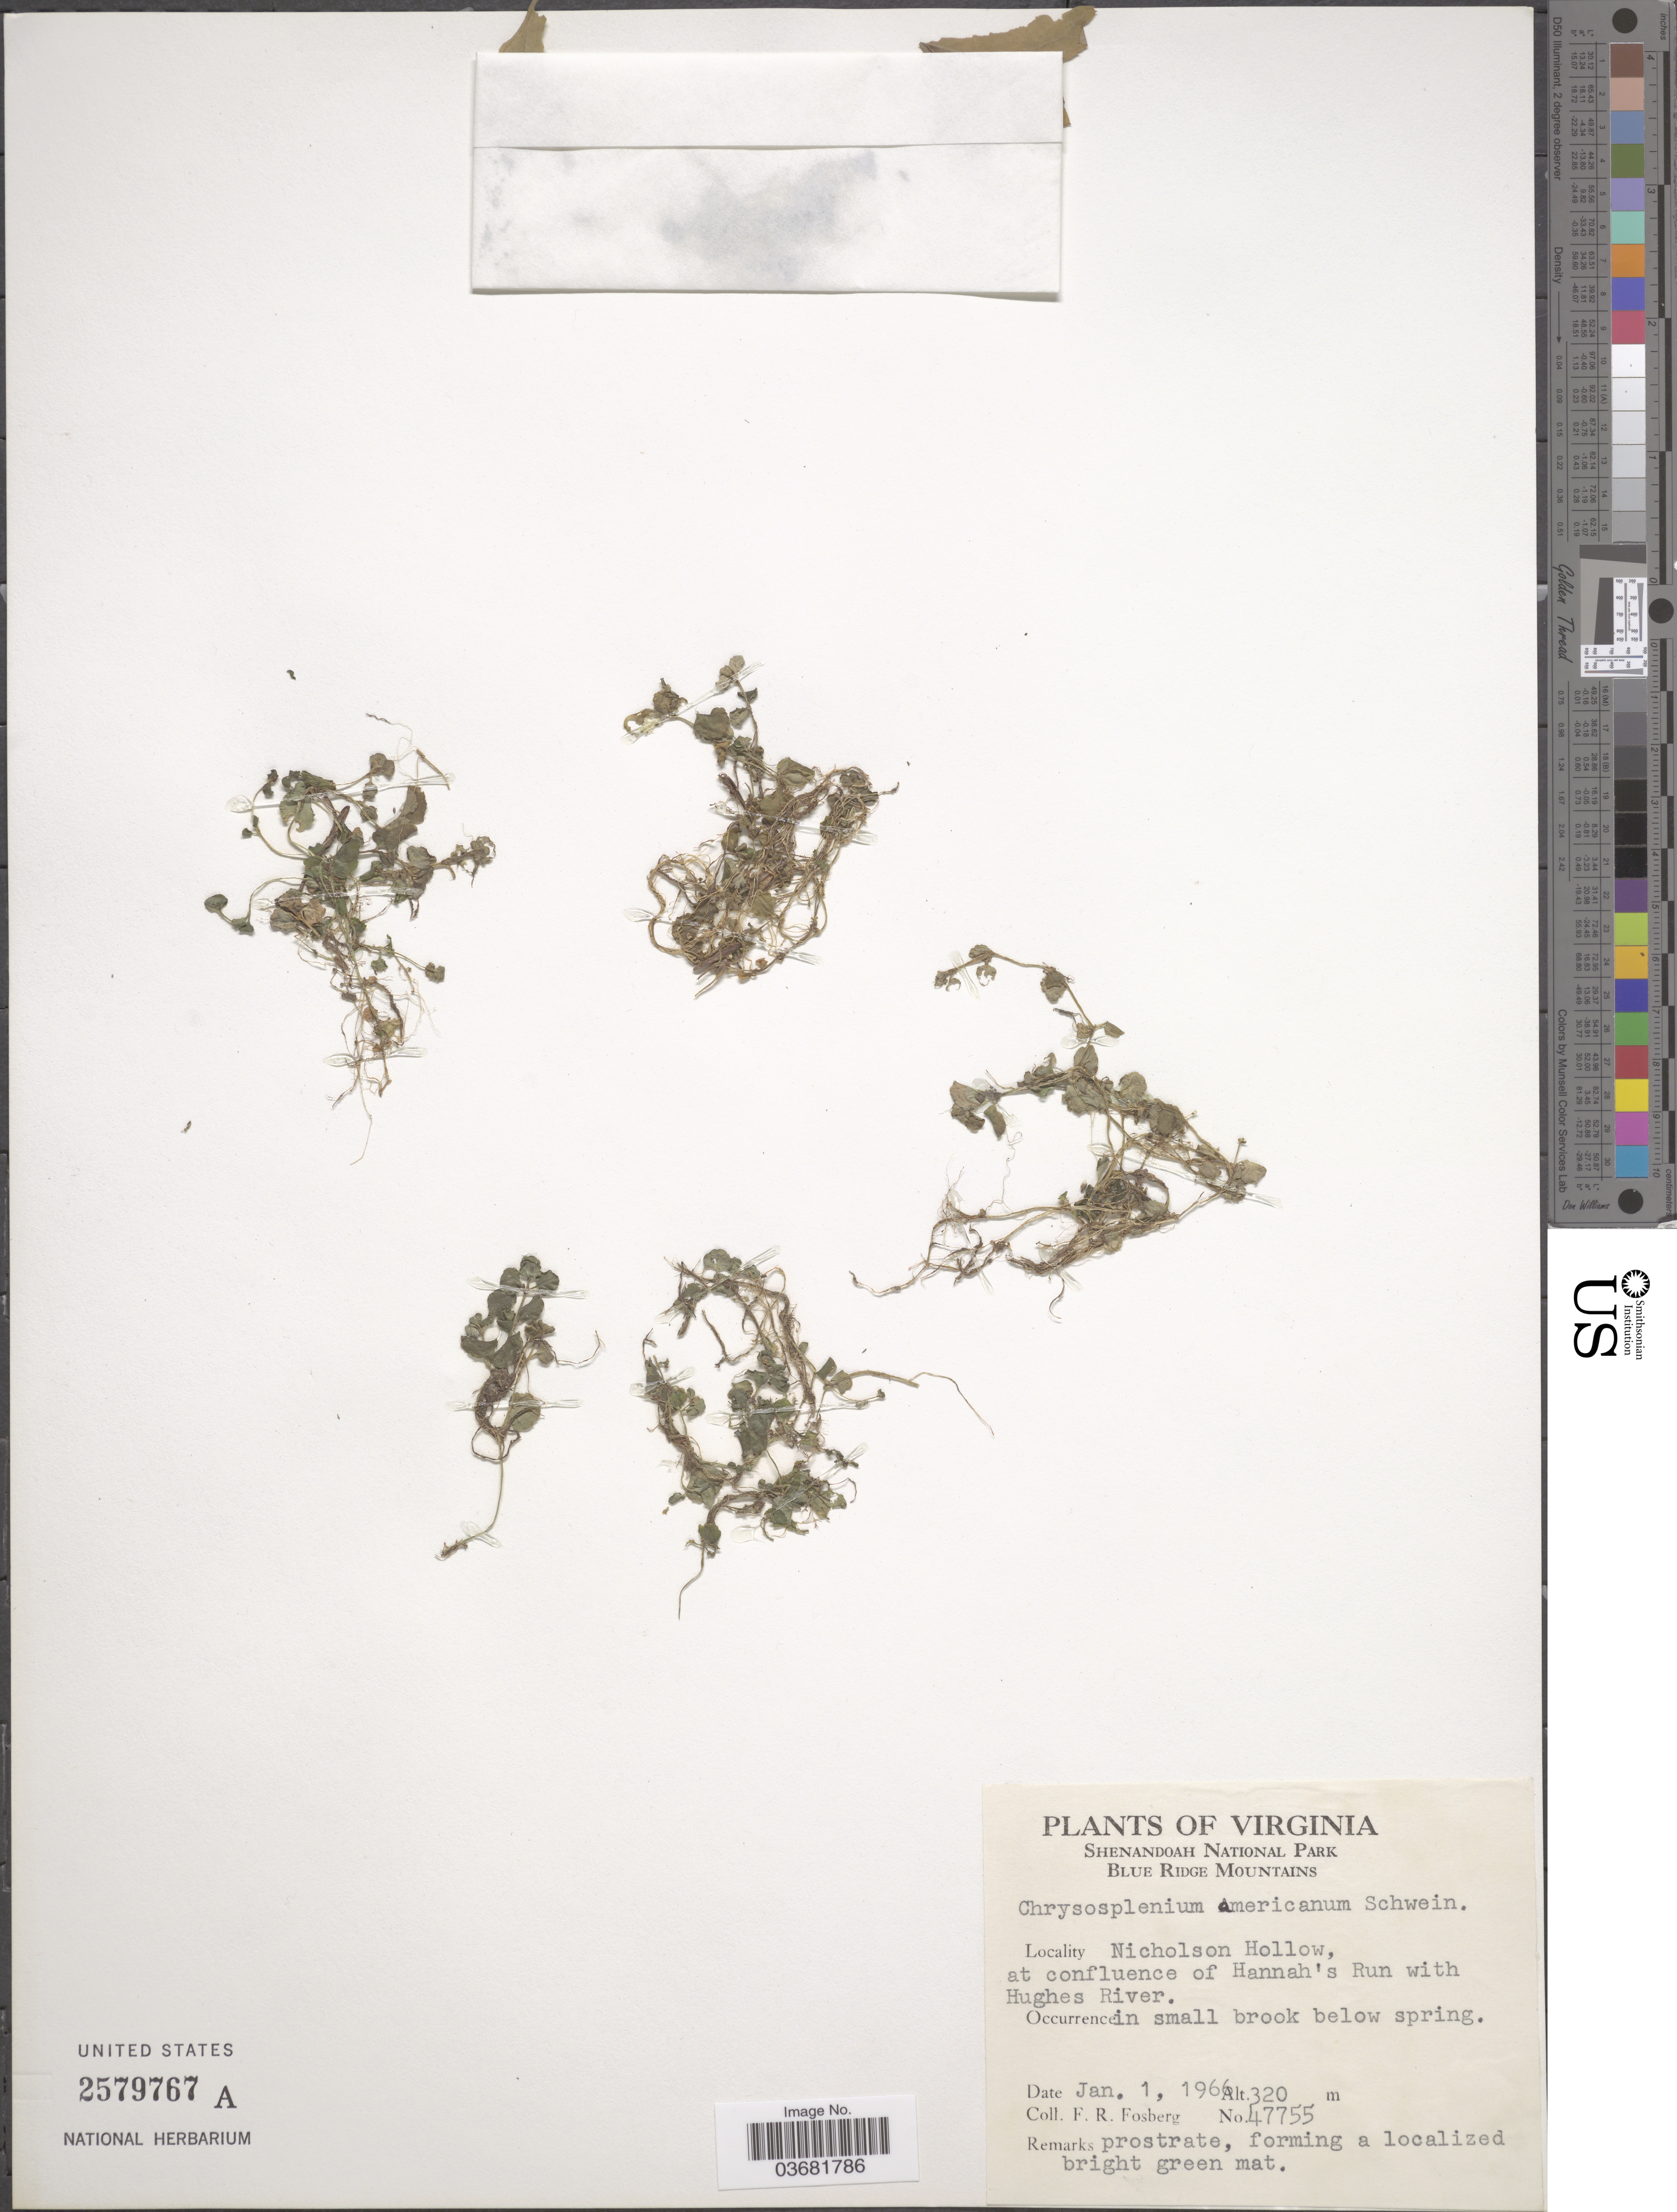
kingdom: Plantae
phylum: Tracheophyta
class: Magnoliopsida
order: Saxifragales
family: Saxifragaceae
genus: Chrysosplenium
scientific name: Chrysosplenium americanum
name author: Schwein.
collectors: F. R. Fosberg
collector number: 47755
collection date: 1966-01-01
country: United States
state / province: Virginia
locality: Shenandoah National Park. Blue Ridge Mountains. Nicholson Hollow, at confluence of Hannah's Run with Hughes River.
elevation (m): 320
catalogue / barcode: US 2579767A